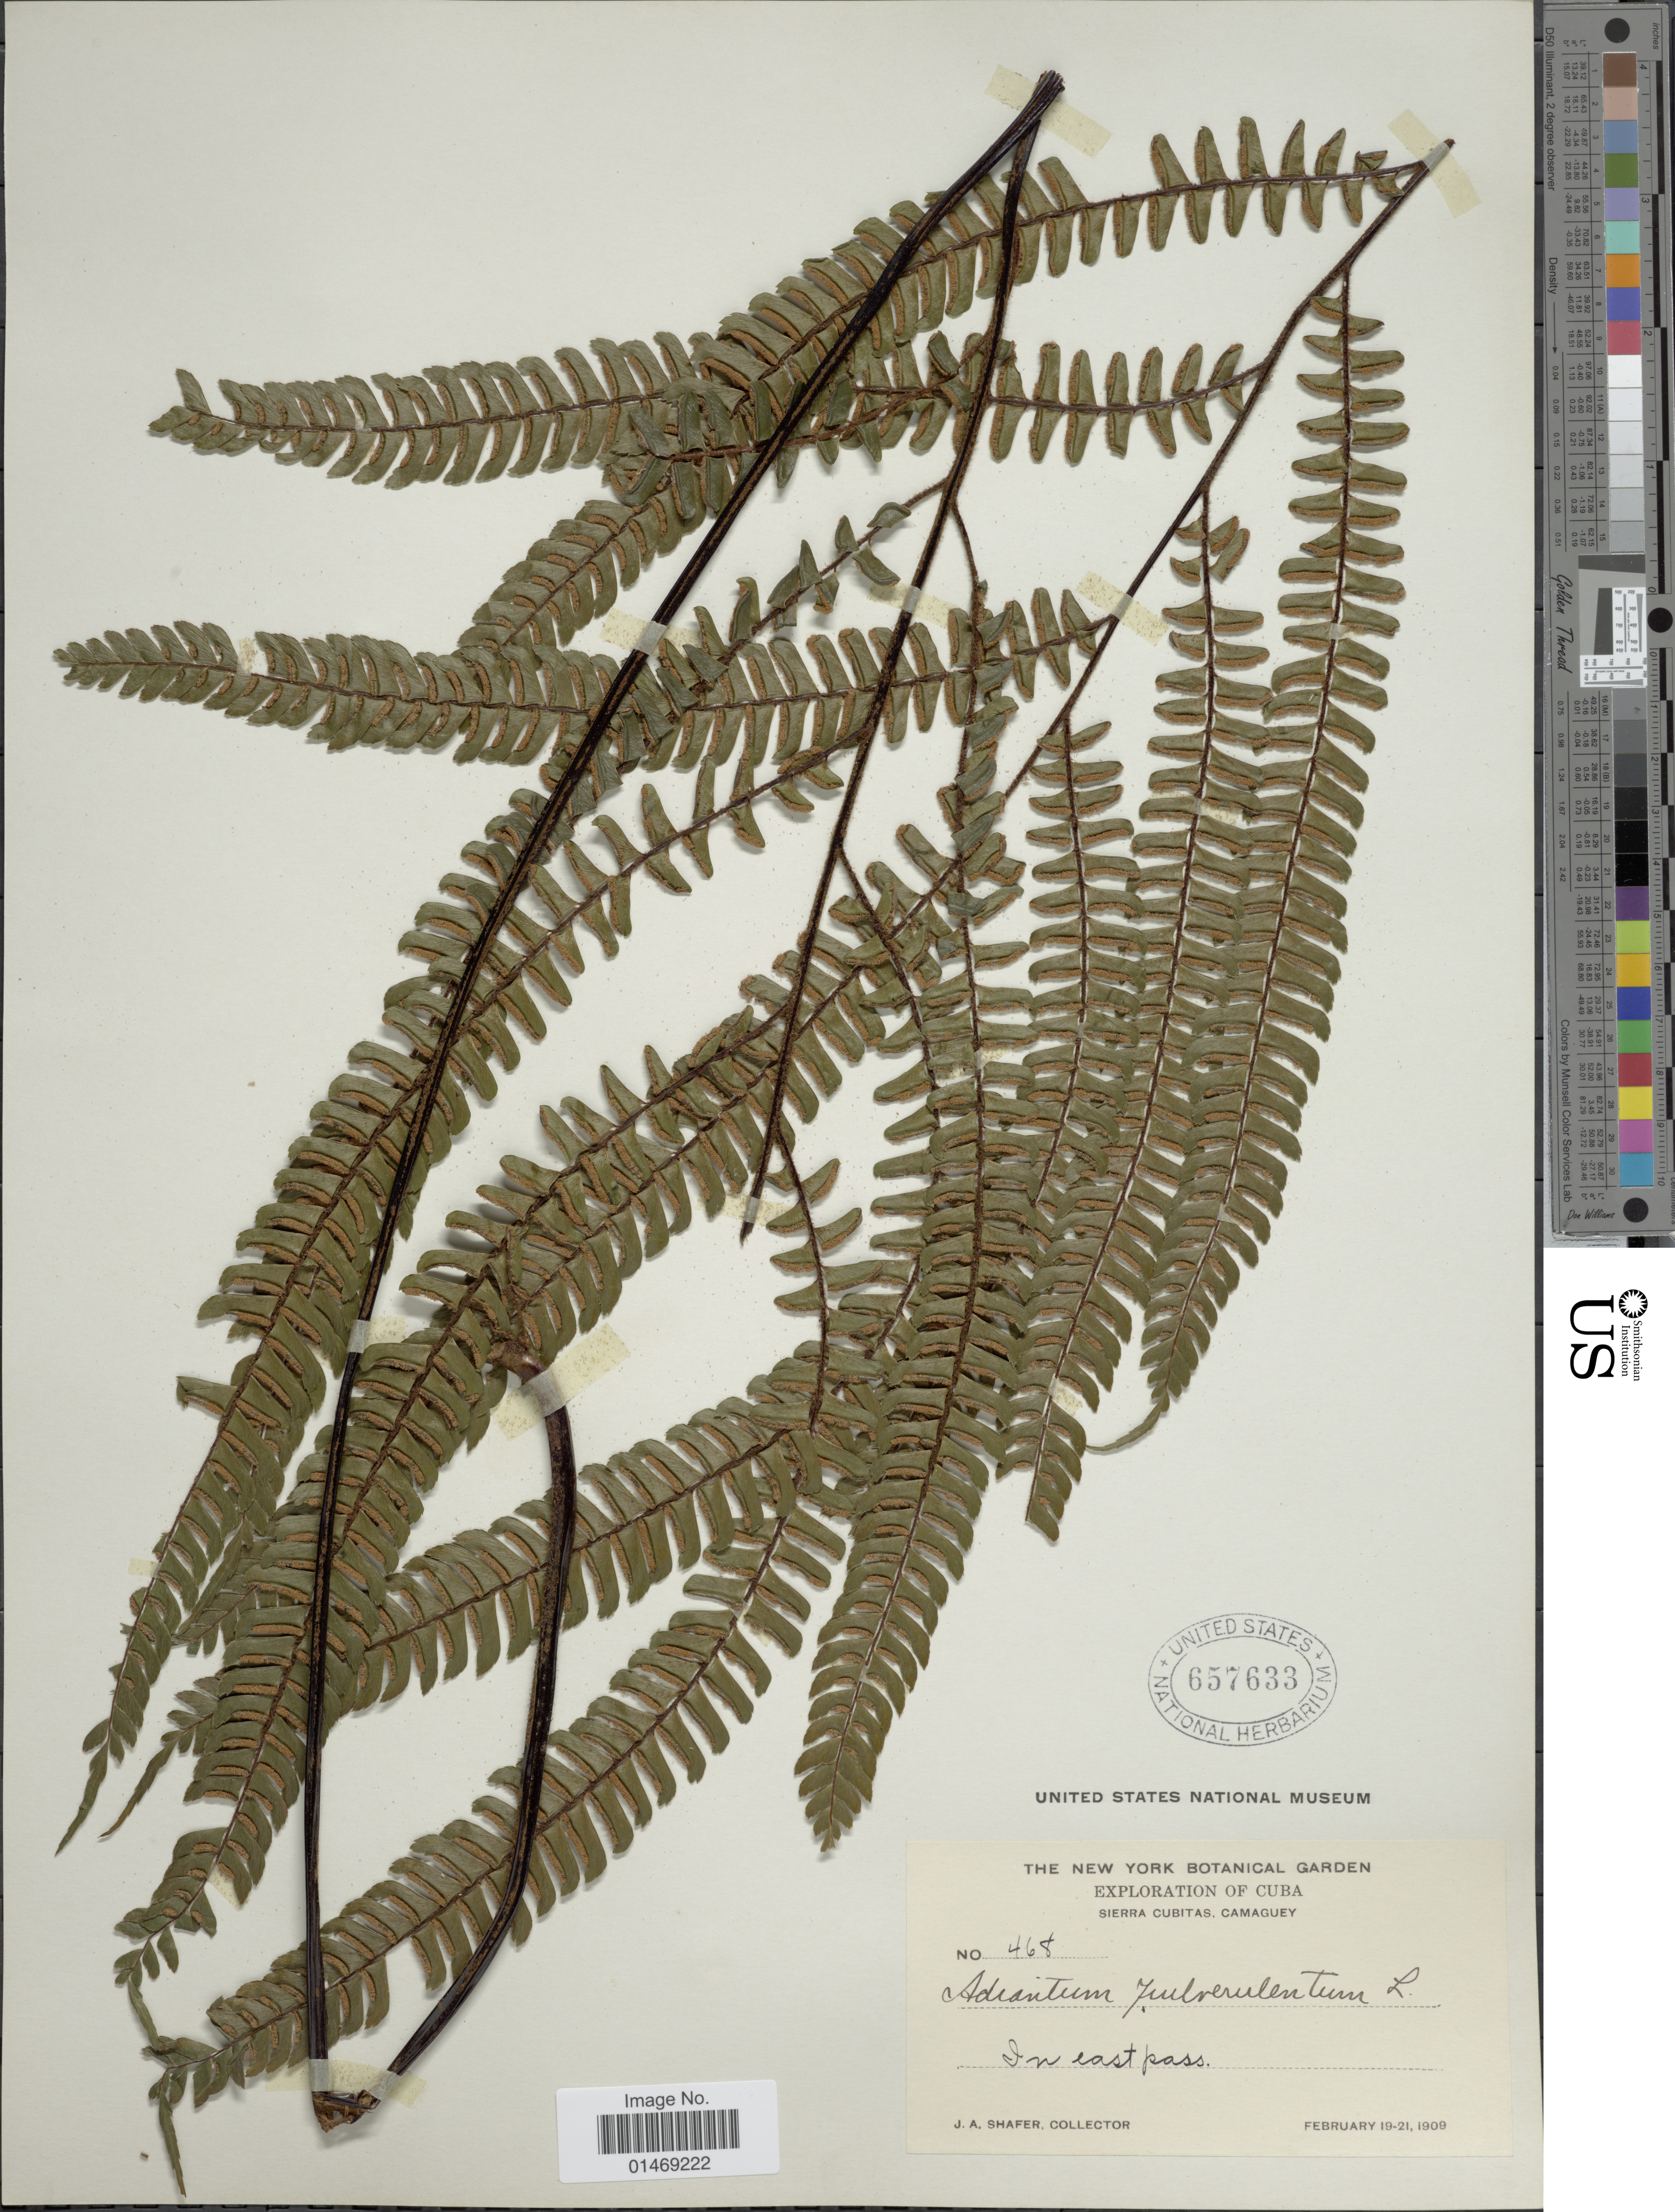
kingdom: Plantae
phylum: Tracheophyta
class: Polypodiopsida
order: Polypodiales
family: Pteridaceae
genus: Adiantum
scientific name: Adiantum pulverulentum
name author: L.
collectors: J. A. Shafer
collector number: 468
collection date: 1909-02-19/1909-02-21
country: Cuba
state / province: Camagüey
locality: Sierra Cubitas, In east pass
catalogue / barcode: US 657633